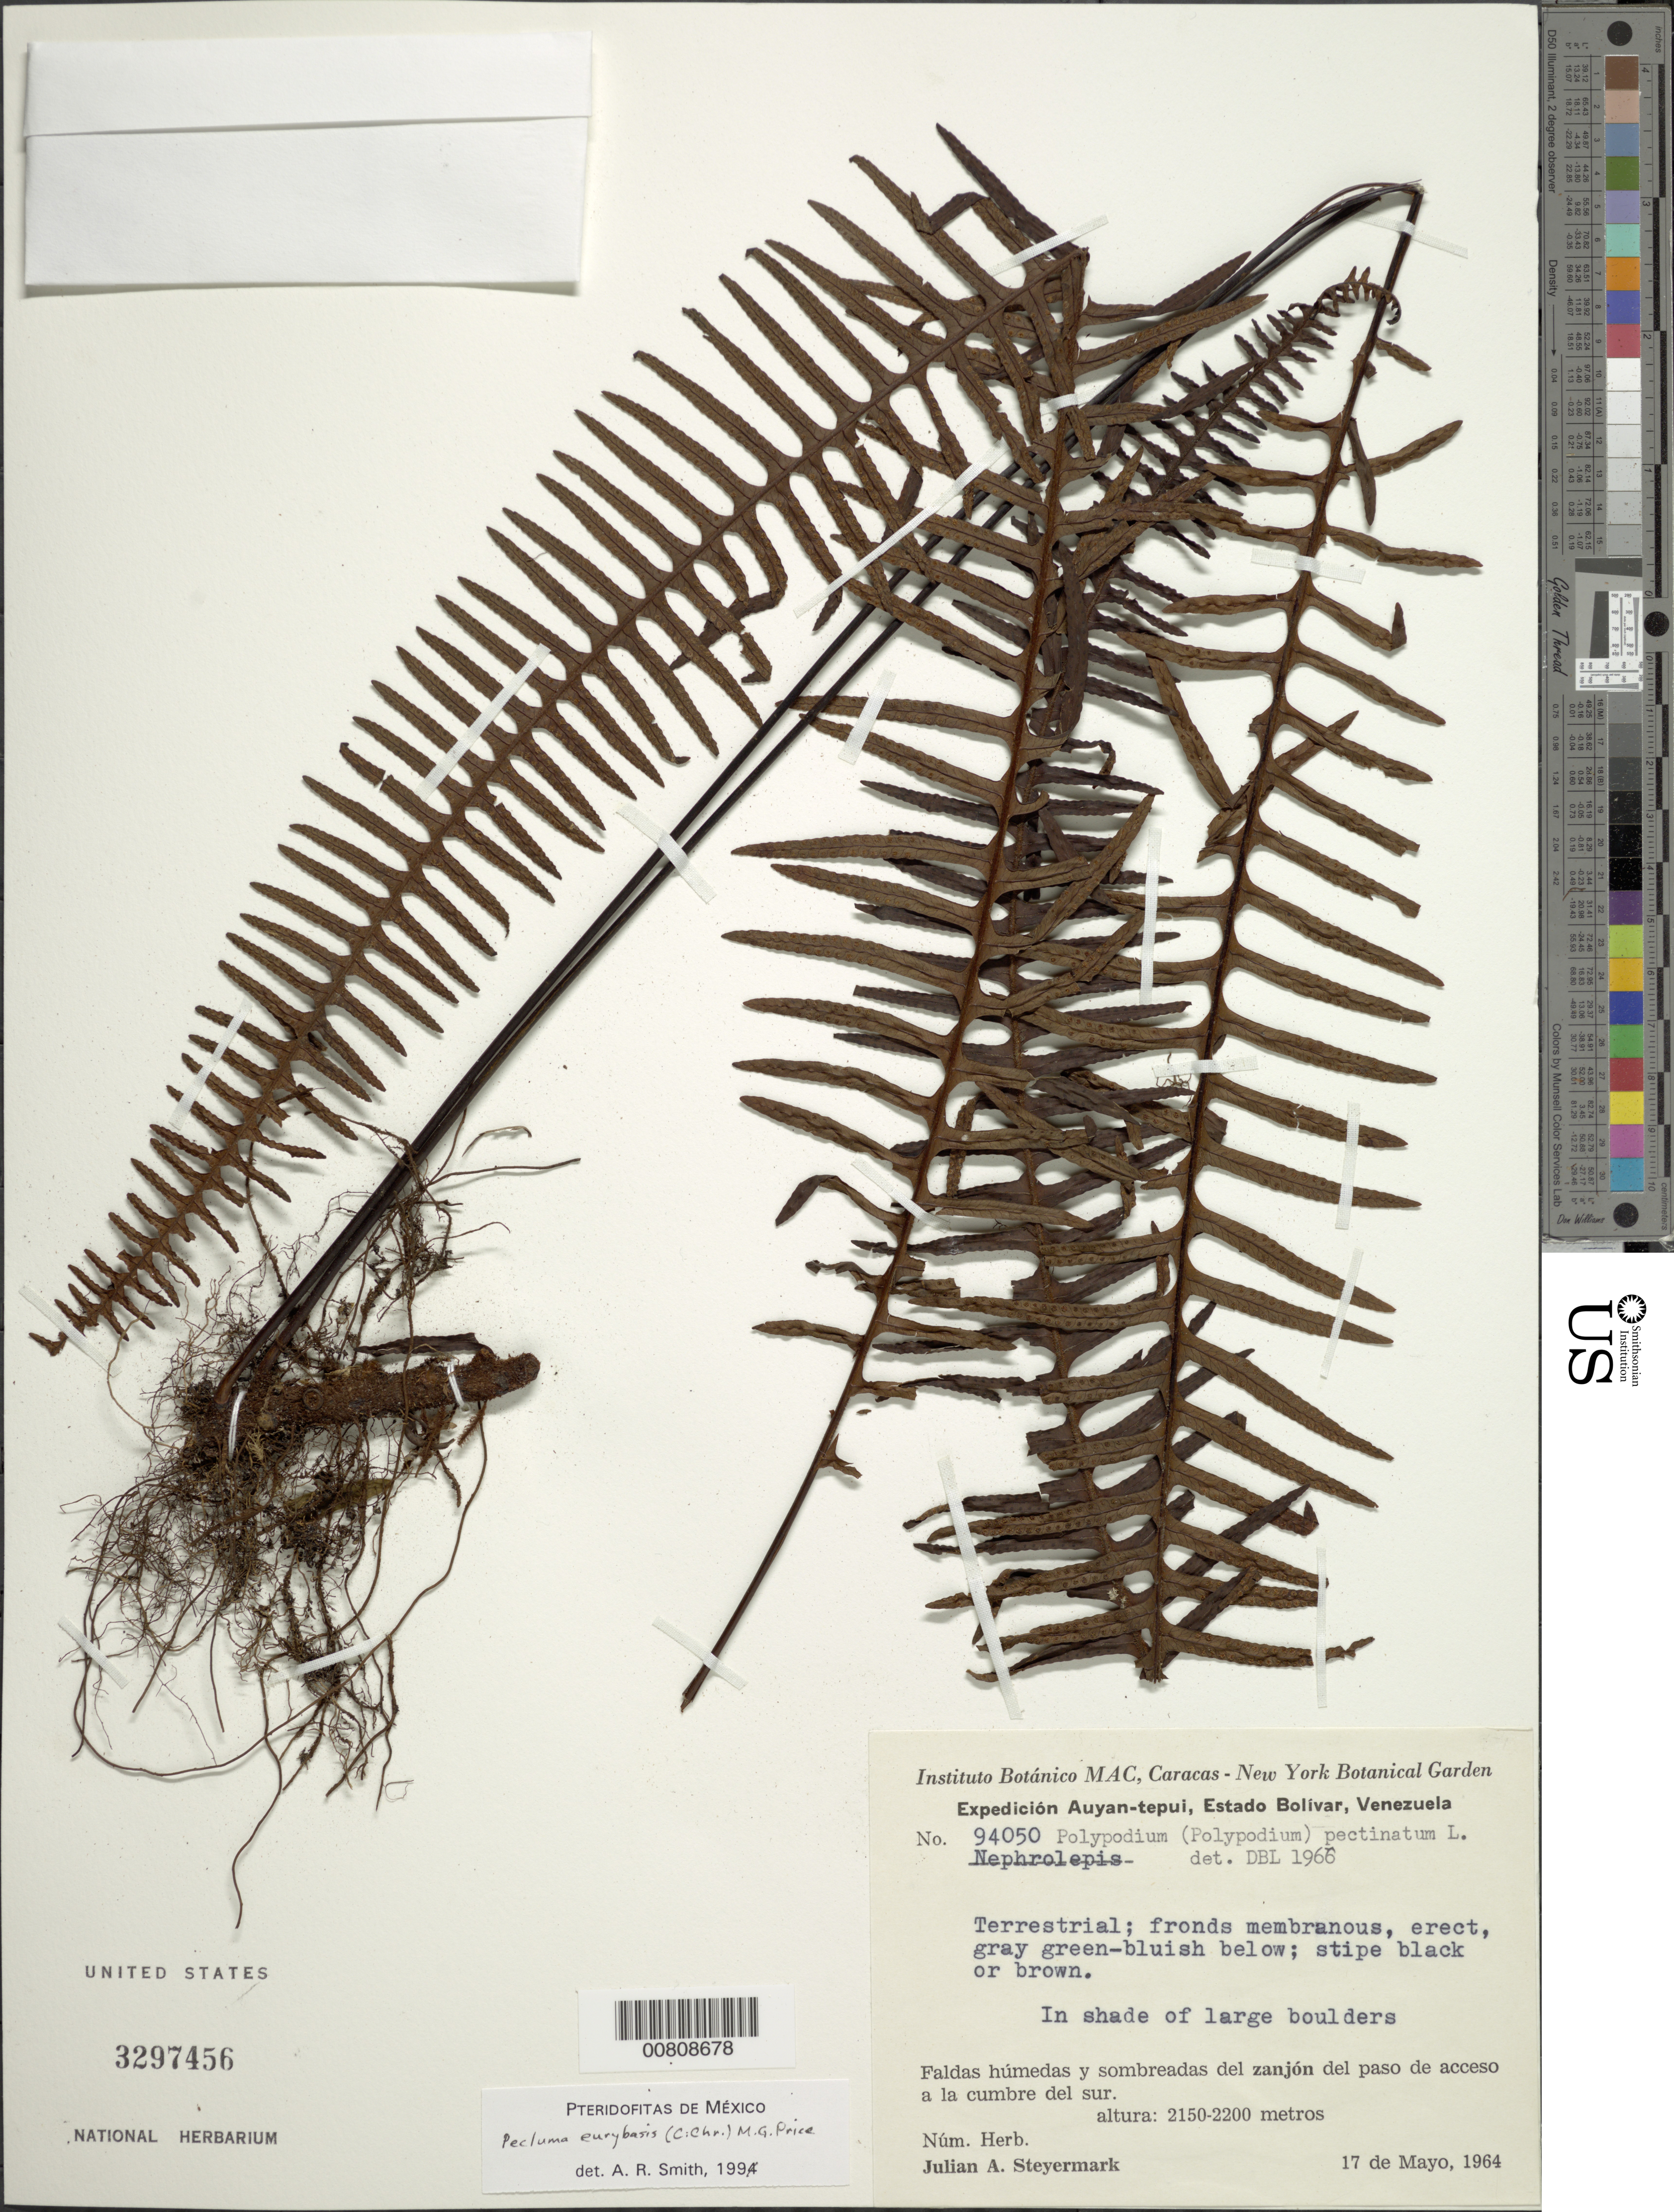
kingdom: Plantae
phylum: Tracheophyta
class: Polypodiopsida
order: Polypodiales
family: Polypodiaceae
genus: Pecluma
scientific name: Pecluma eurybasis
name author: (C. Chr.) M.G. Price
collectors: J. Steyermark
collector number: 94050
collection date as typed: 17-May-64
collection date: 1964-05-17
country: Venezuela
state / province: Bolívar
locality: Auyan-tepuí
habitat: Faldas húmedas y sombreadas del zanjon del paso de acceso a la cumbre del sur; in shade of large boulders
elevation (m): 2150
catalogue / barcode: US 3297456